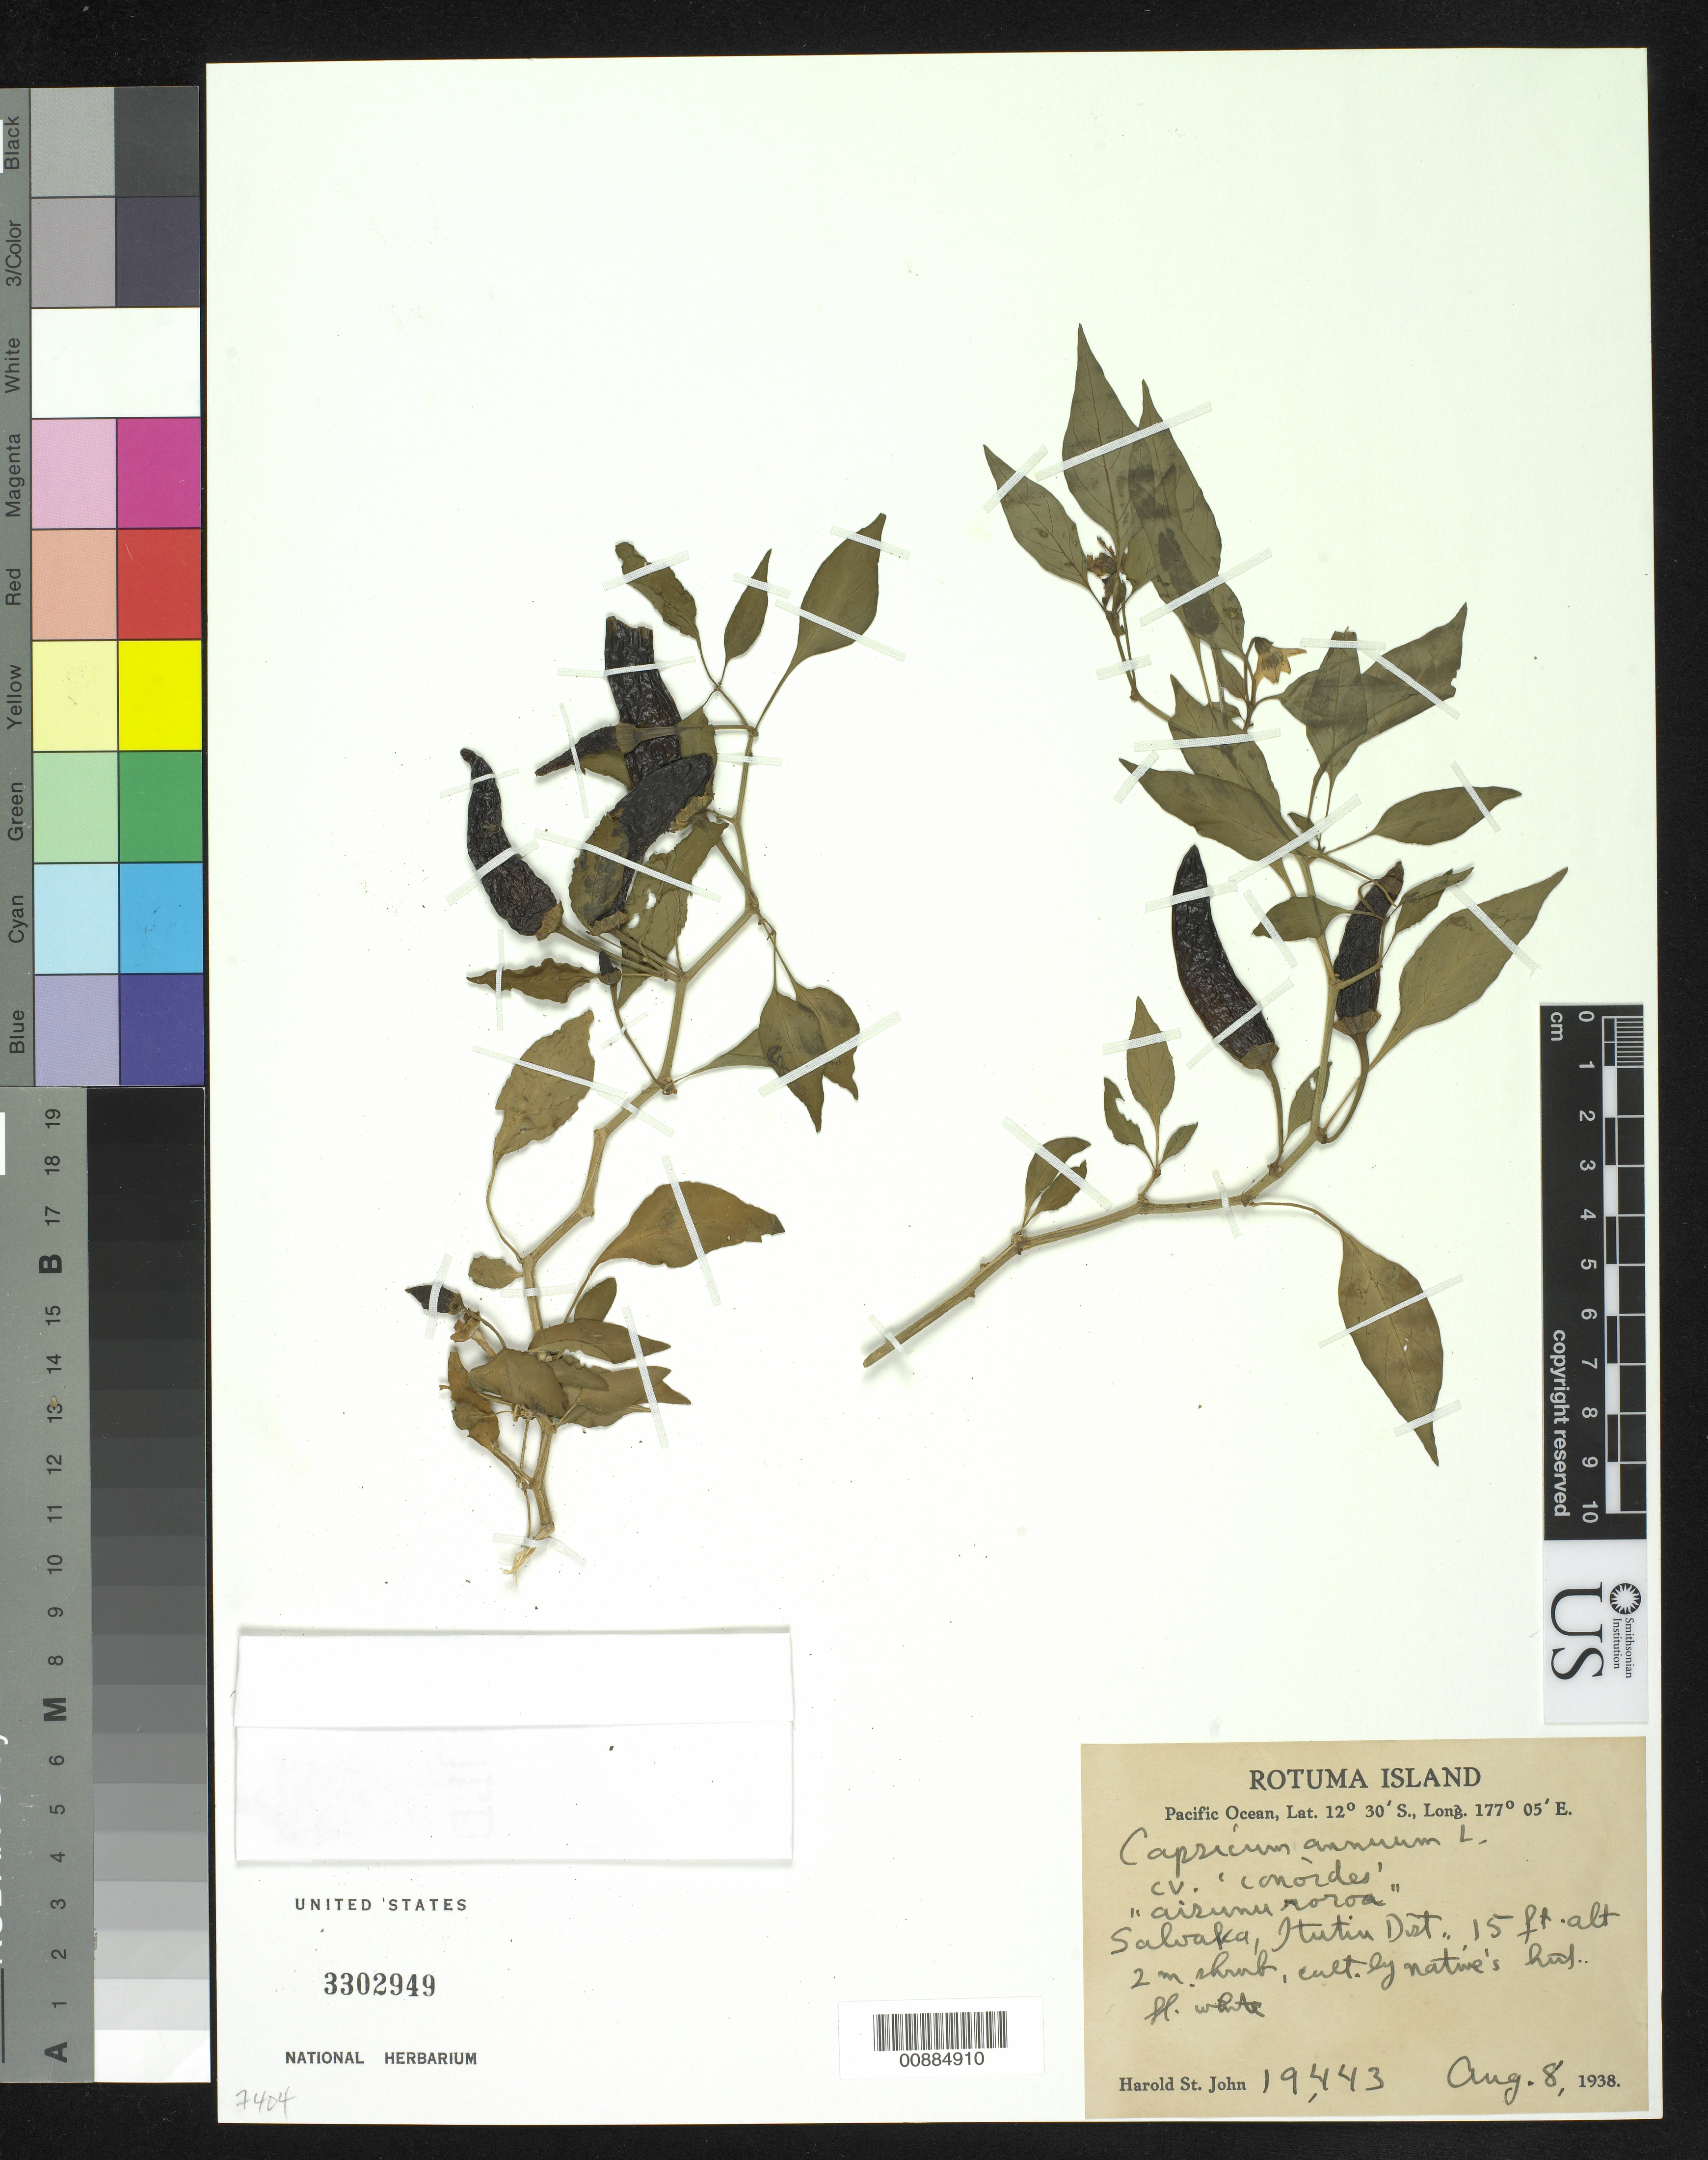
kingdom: Plantae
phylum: Tracheophyta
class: Magnoliopsida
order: Solanales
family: Solanaceae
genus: Capsicum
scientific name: Capsicum annuum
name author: L.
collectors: H. St. John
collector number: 19443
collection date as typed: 08 Aug 1938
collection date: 1938-08-08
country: Fiji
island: Rotuma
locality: Salvalka, Hutiu Dist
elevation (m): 5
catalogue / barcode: US 3302949